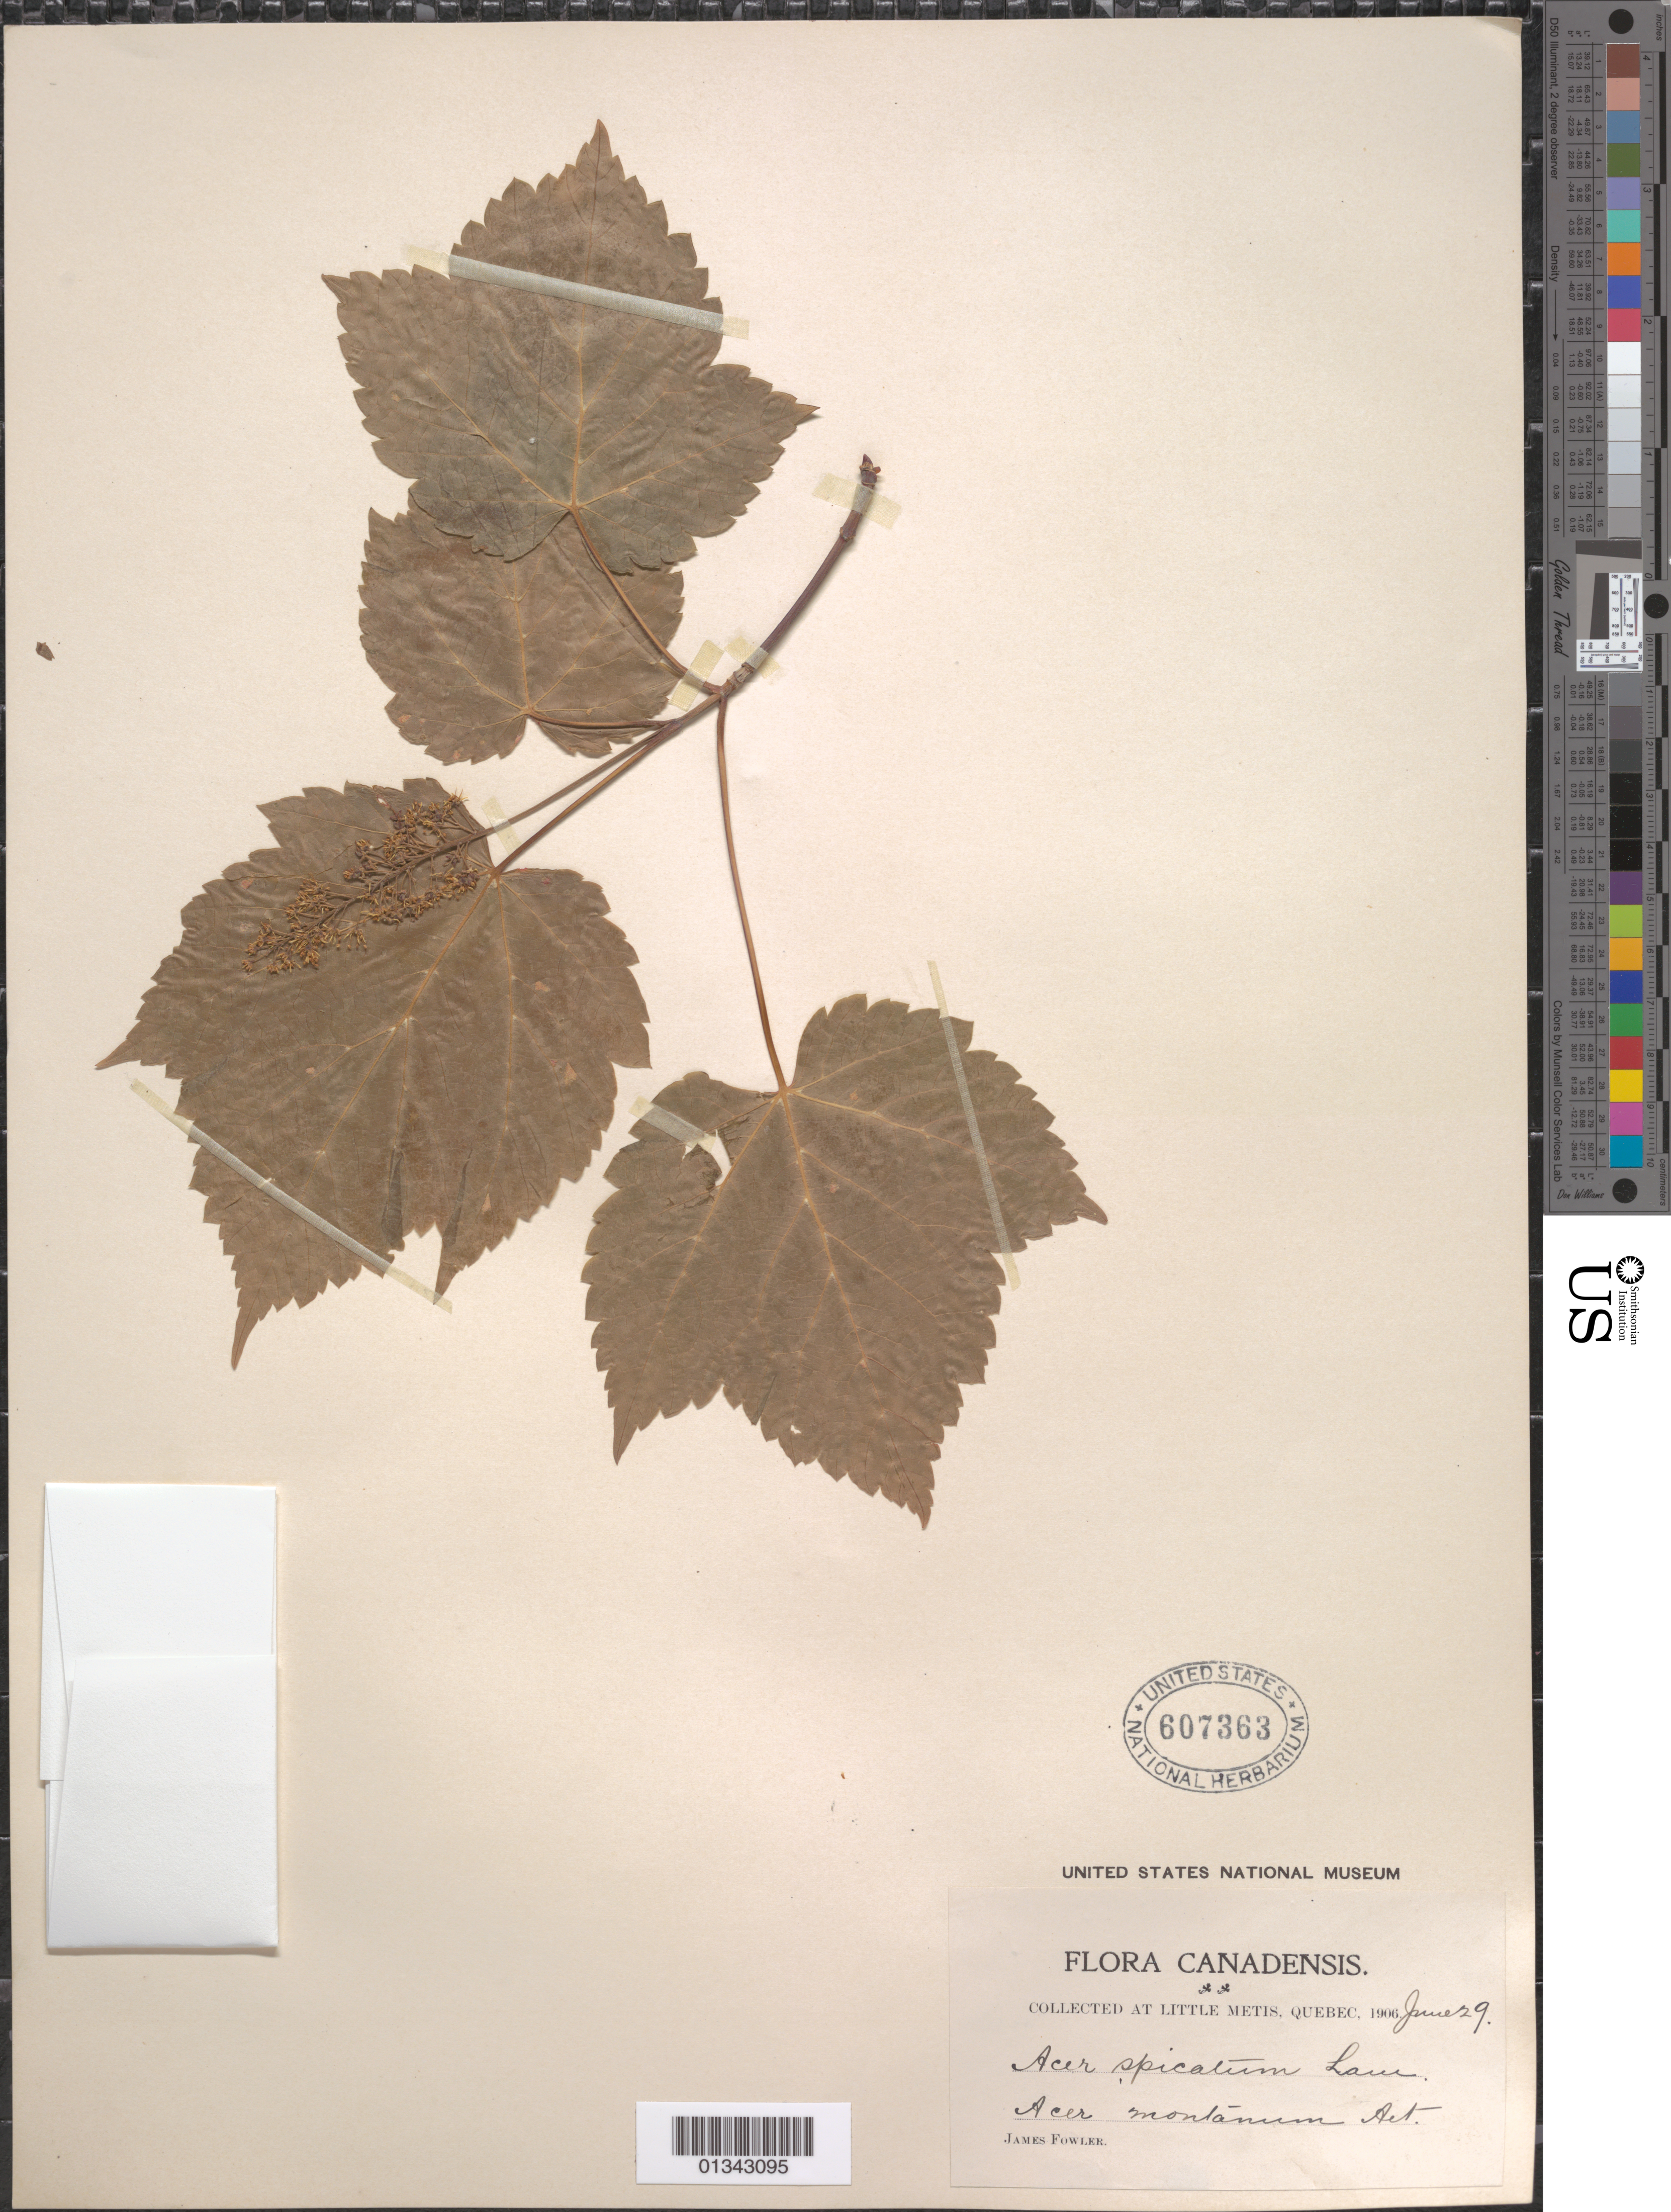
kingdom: Plantae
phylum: Tracheophyta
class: Magnoliopsida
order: Sapindales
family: Sapindaceae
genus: Acer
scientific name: Acer spicatum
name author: Lam.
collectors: J. P. Fowler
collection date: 1906-06-29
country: Canada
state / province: Quebec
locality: Little Metis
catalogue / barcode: US 607363